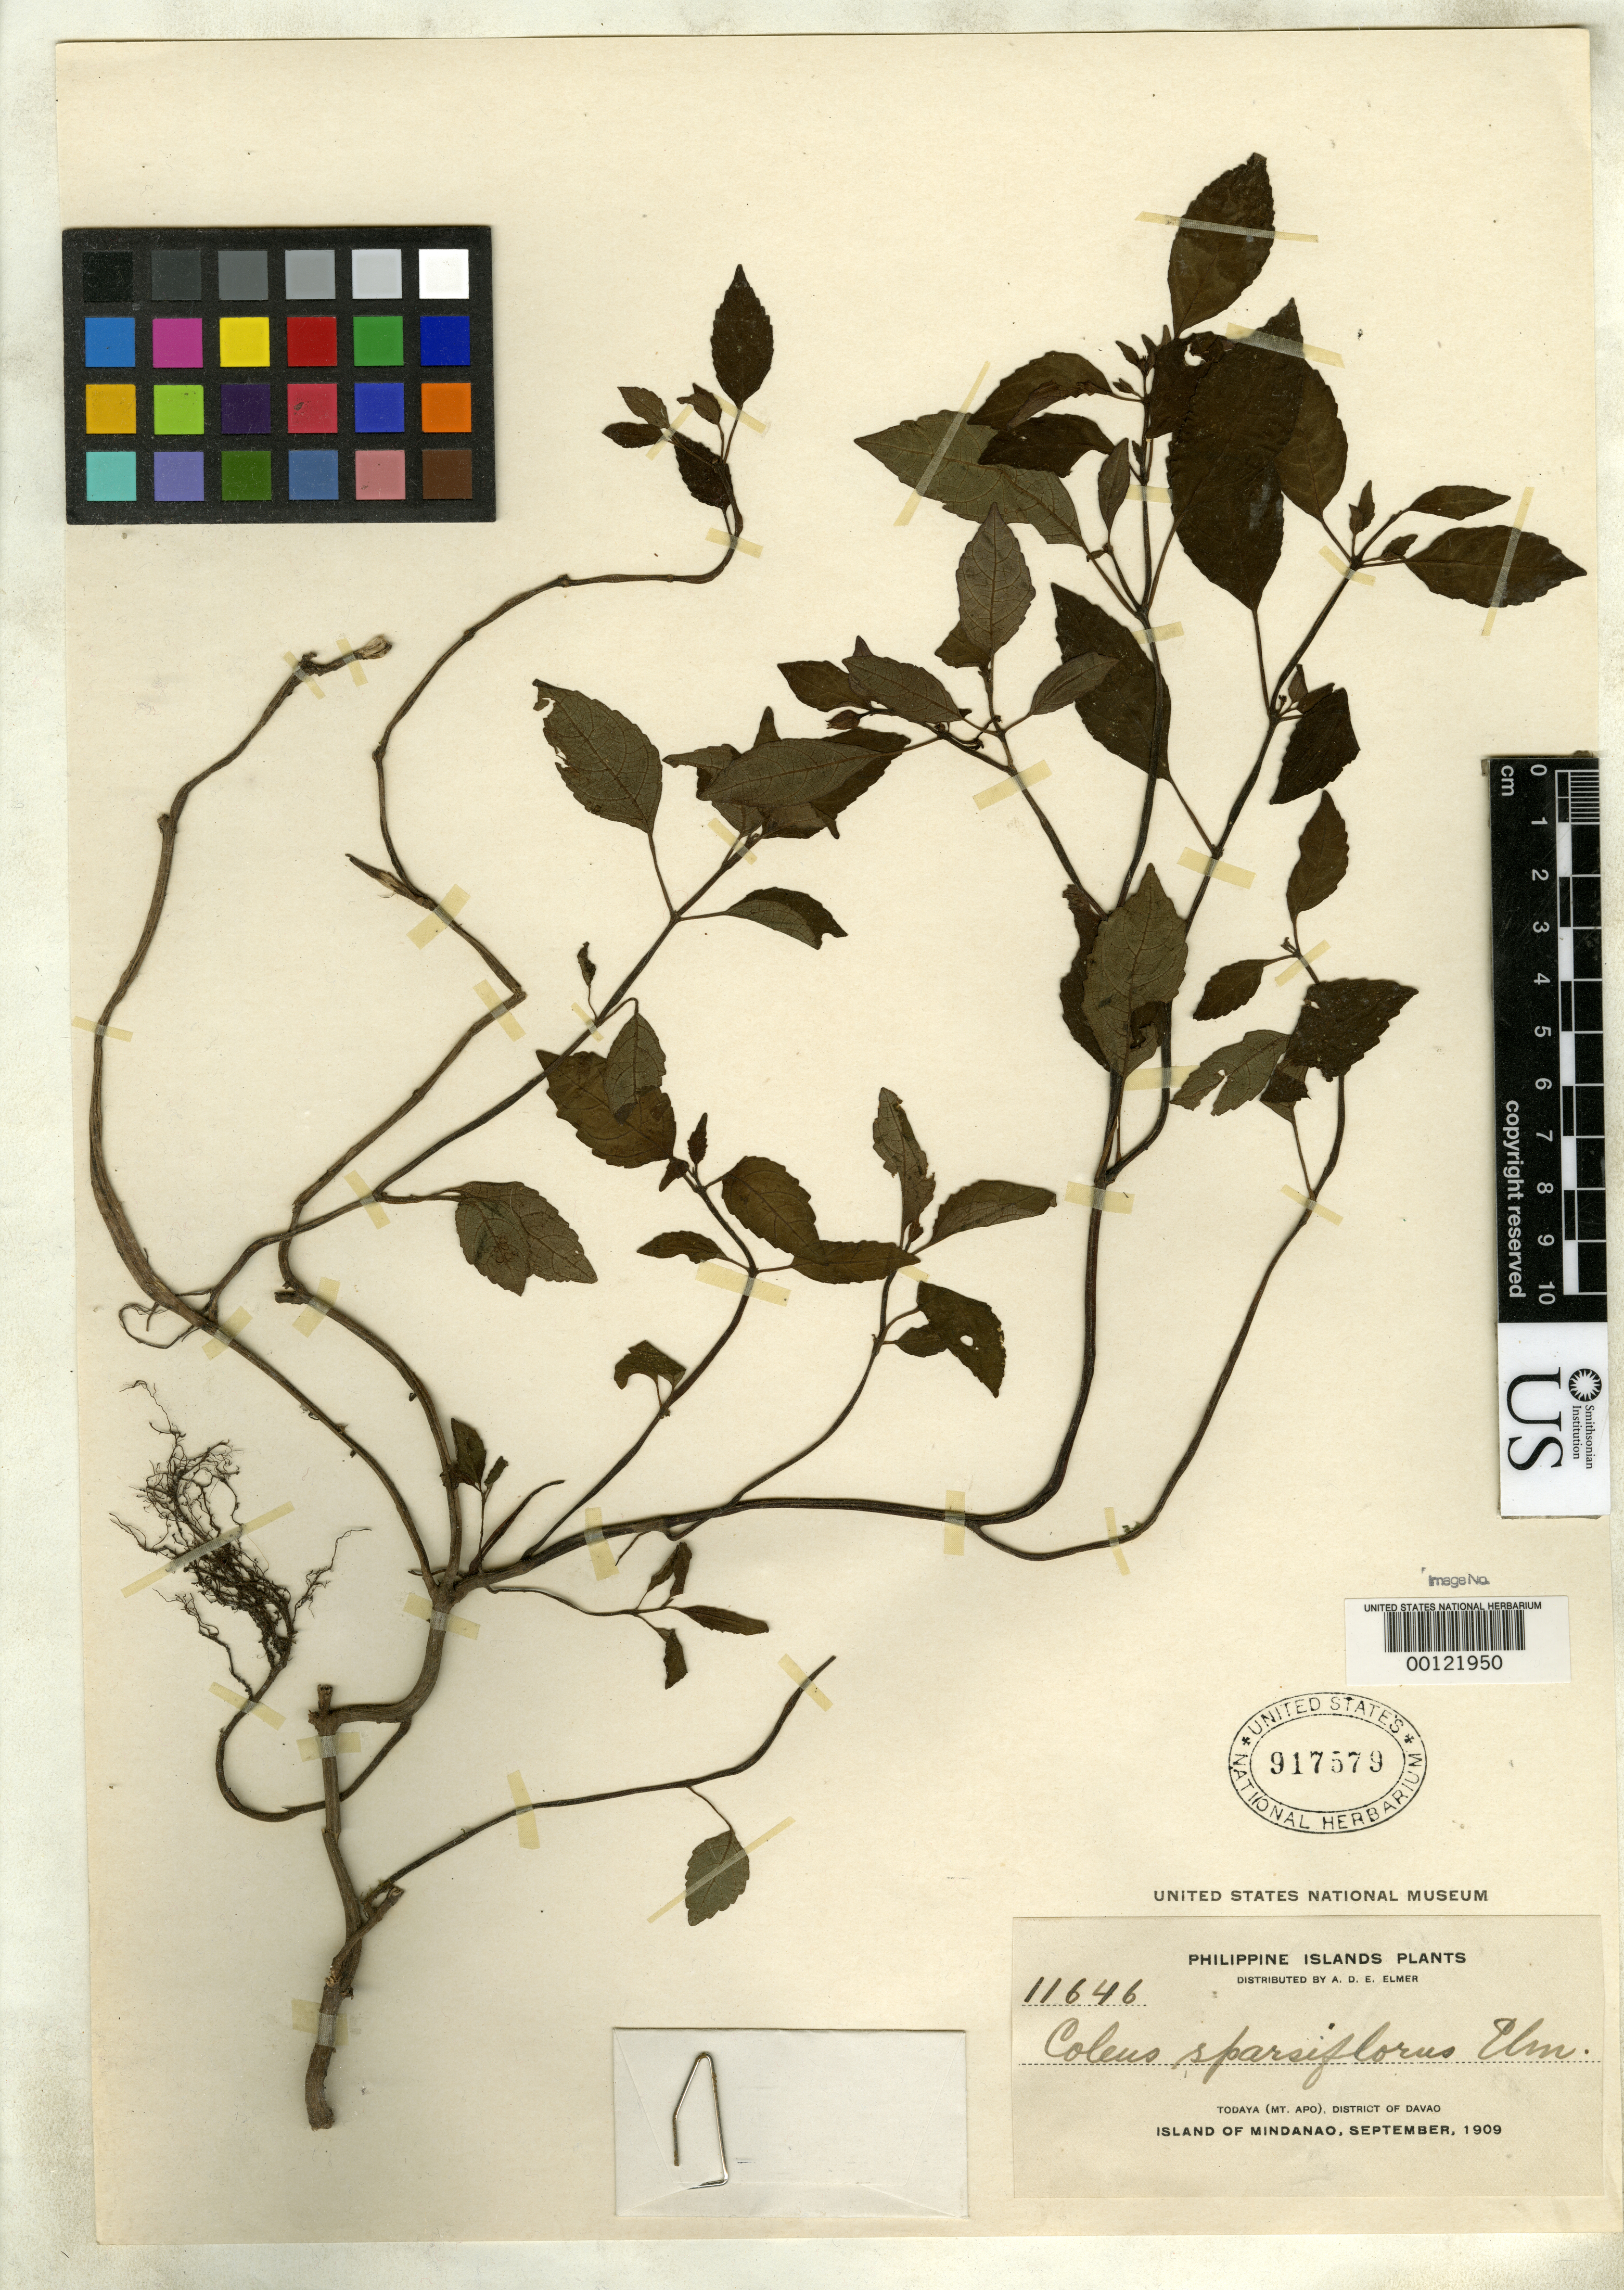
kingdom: Plantae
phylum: Tracheophyta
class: Magnoliopsida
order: Lamiales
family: Lamiaceae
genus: Coleus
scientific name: Coleus sparsiflorus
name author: Elmer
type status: Isotype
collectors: A. D. E. Elmer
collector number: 11646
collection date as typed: Sep 1909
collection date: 1909-09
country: Philippines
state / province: Davao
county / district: Davao del Sur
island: Mindanao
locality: Todaya, Mt. Apo.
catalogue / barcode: US 917579